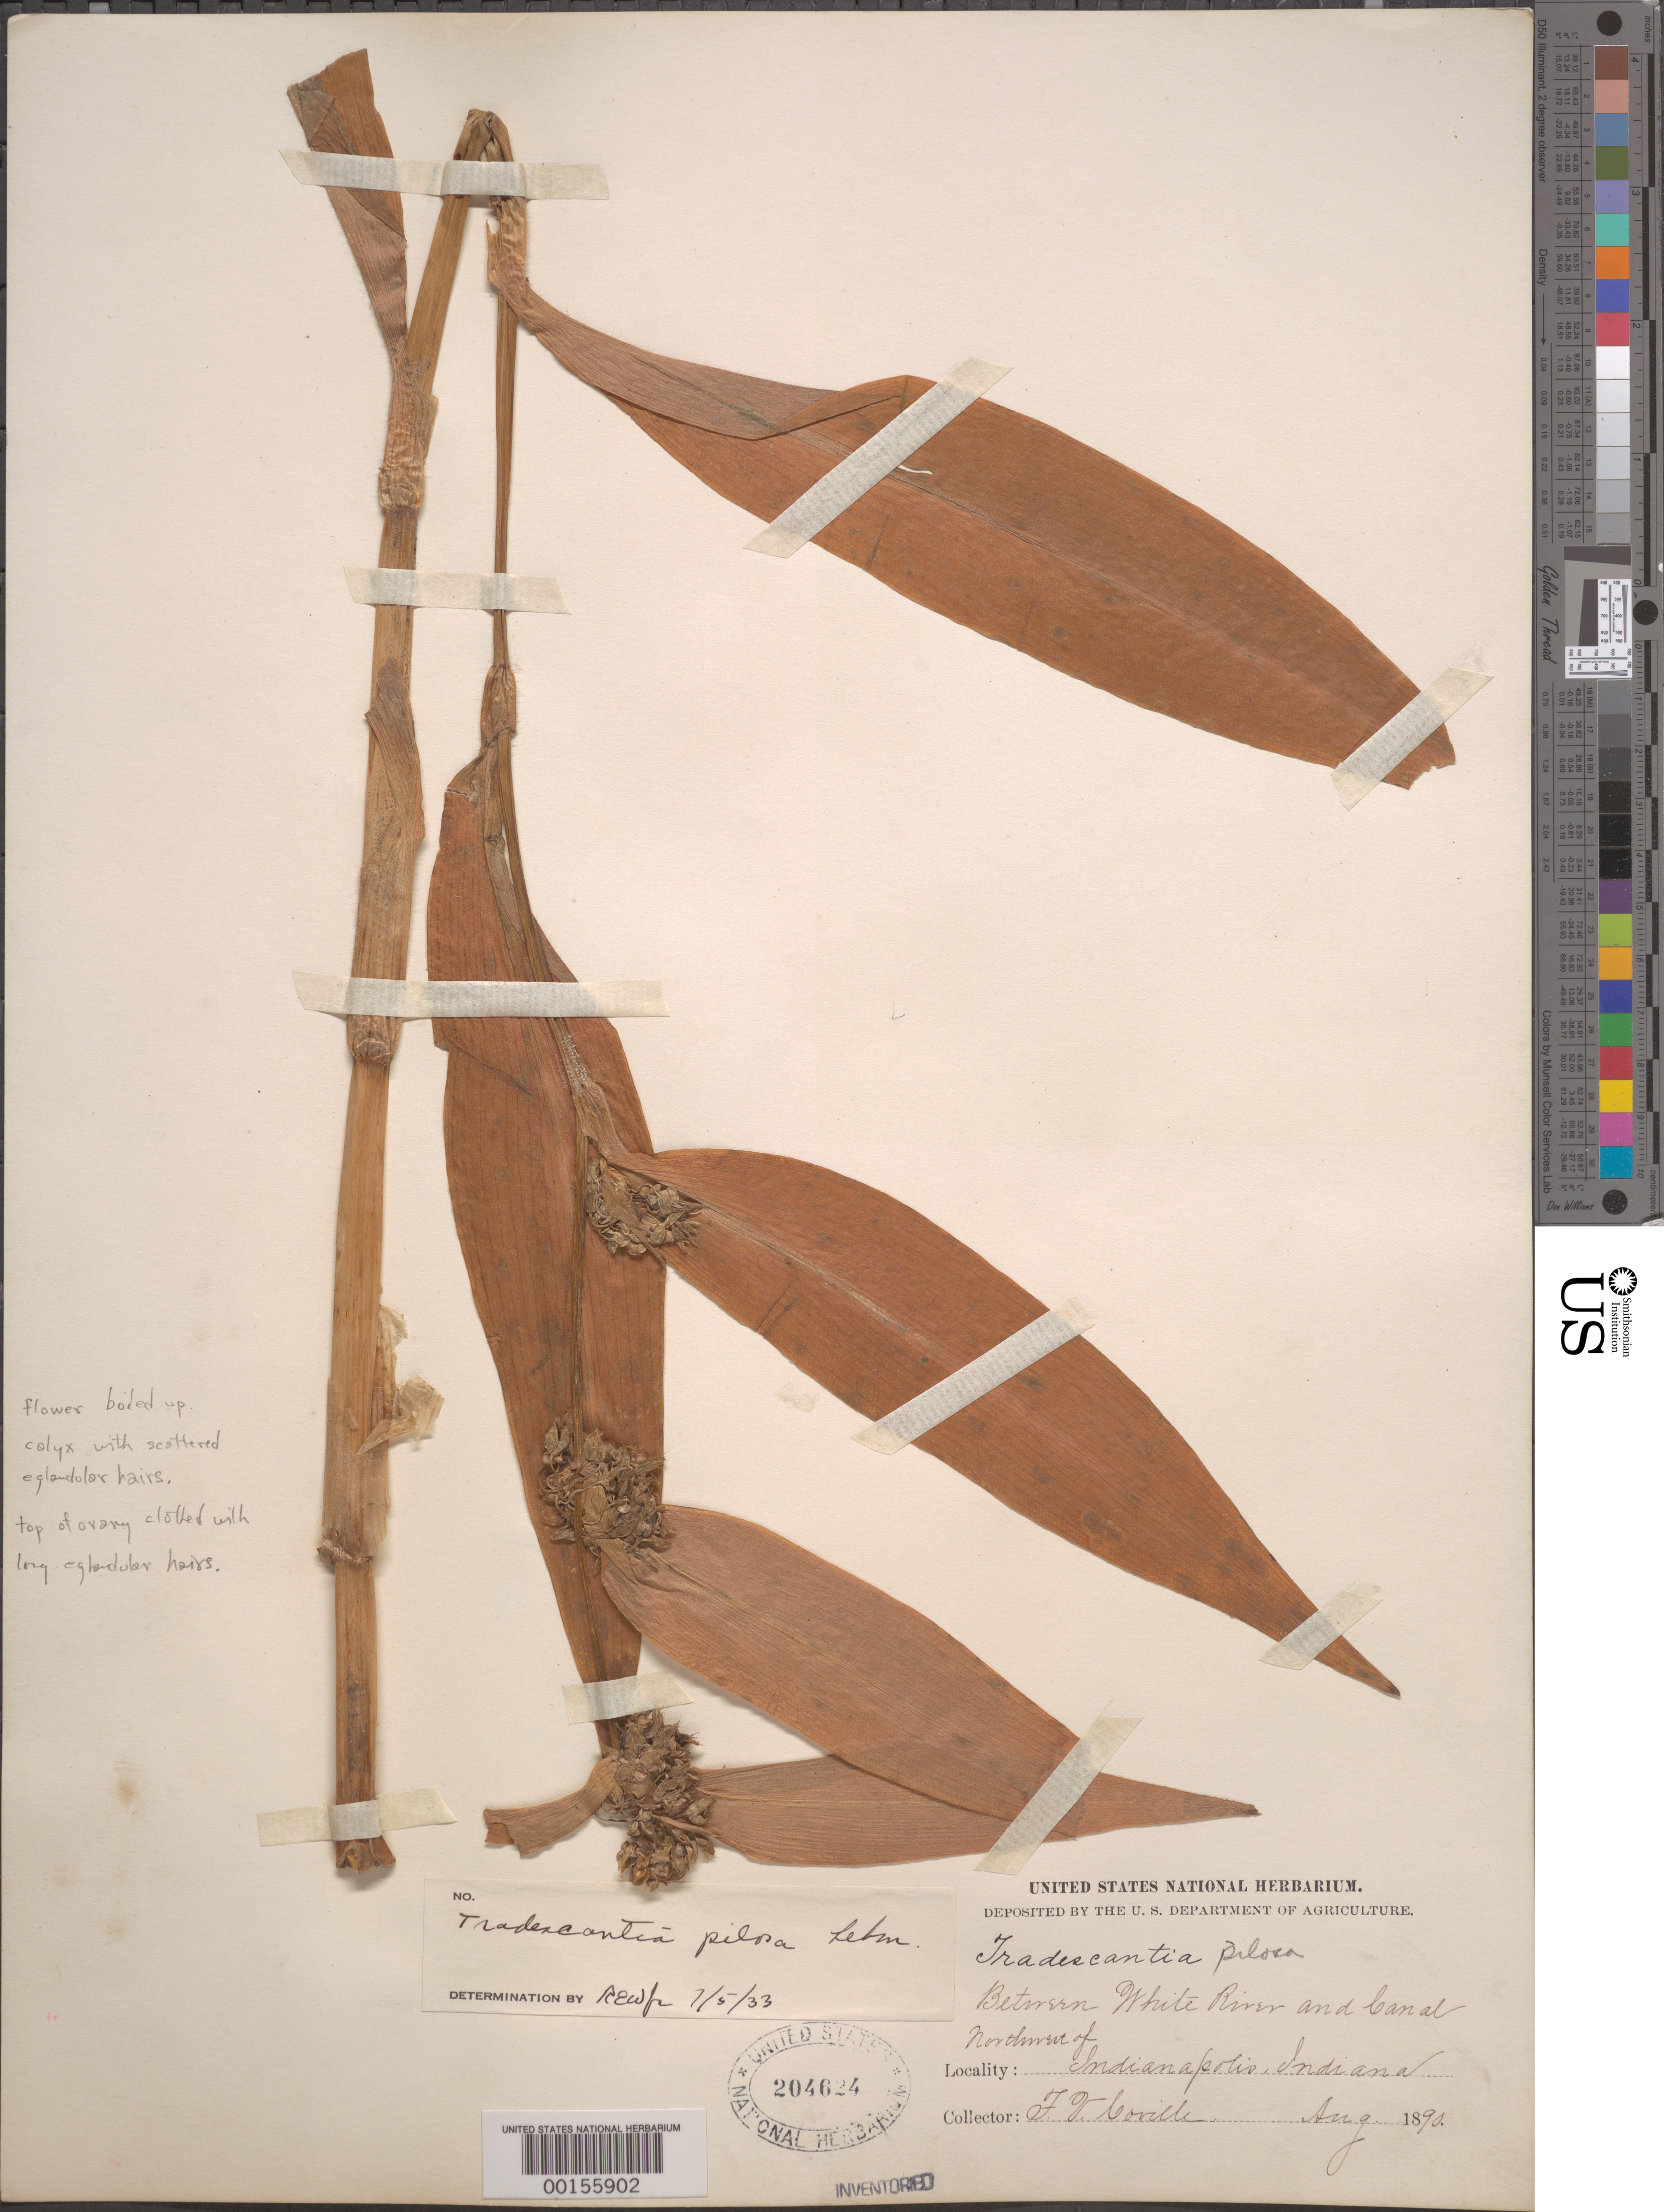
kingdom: Plantae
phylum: Tracheophyta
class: Liliopsida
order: Commelinales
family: Commelinaceae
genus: Tradescantia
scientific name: Tradescantia subaspera var. subaspera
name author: Ker Gawl.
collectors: F. V. Coville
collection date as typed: Aug 1890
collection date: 1890-08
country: United States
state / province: Indiana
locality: Nw of indianapolis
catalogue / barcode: US 204624